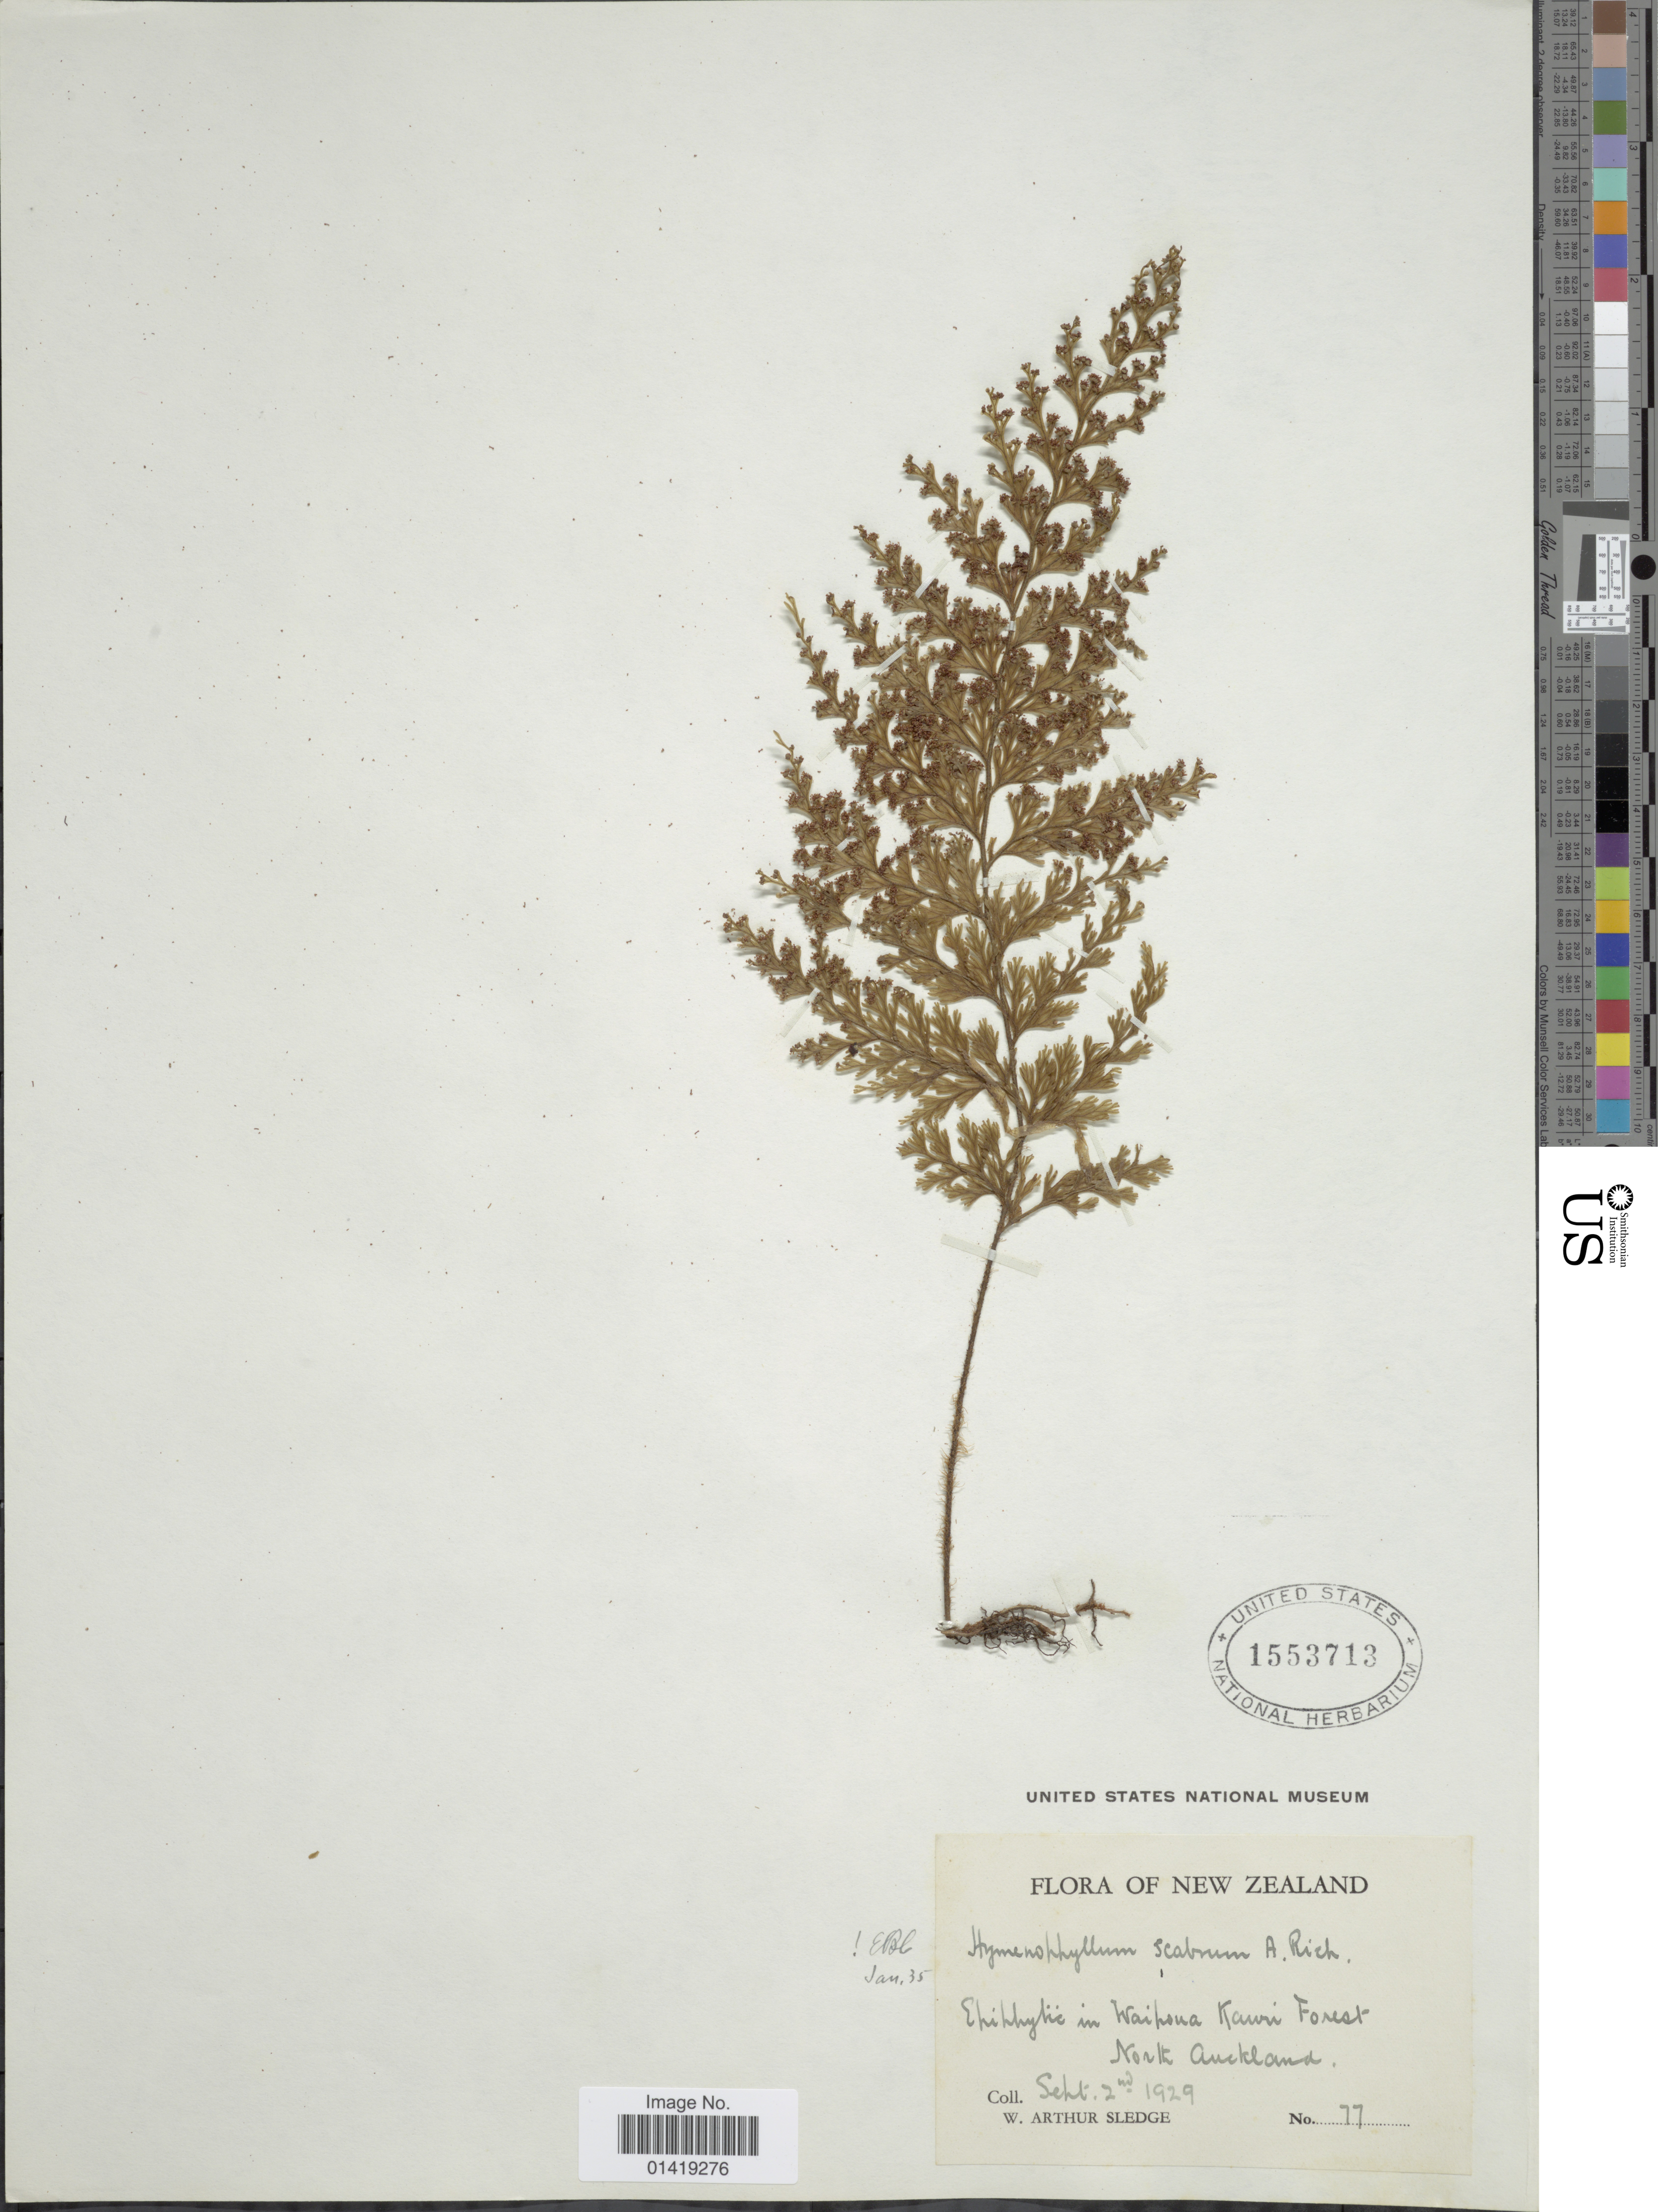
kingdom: Plantae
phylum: Tracheophyta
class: Polypodiopsida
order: Hymenophyllales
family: Hymenophyllaceae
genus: Hymenophyllum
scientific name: Hymenophyllum scabrum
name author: A. Rich.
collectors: W. A. Sledge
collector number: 77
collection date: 1929-09-02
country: New Zealand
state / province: Auckland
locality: Waipoua Kauri Forest in North Auckland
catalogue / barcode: US 1553713